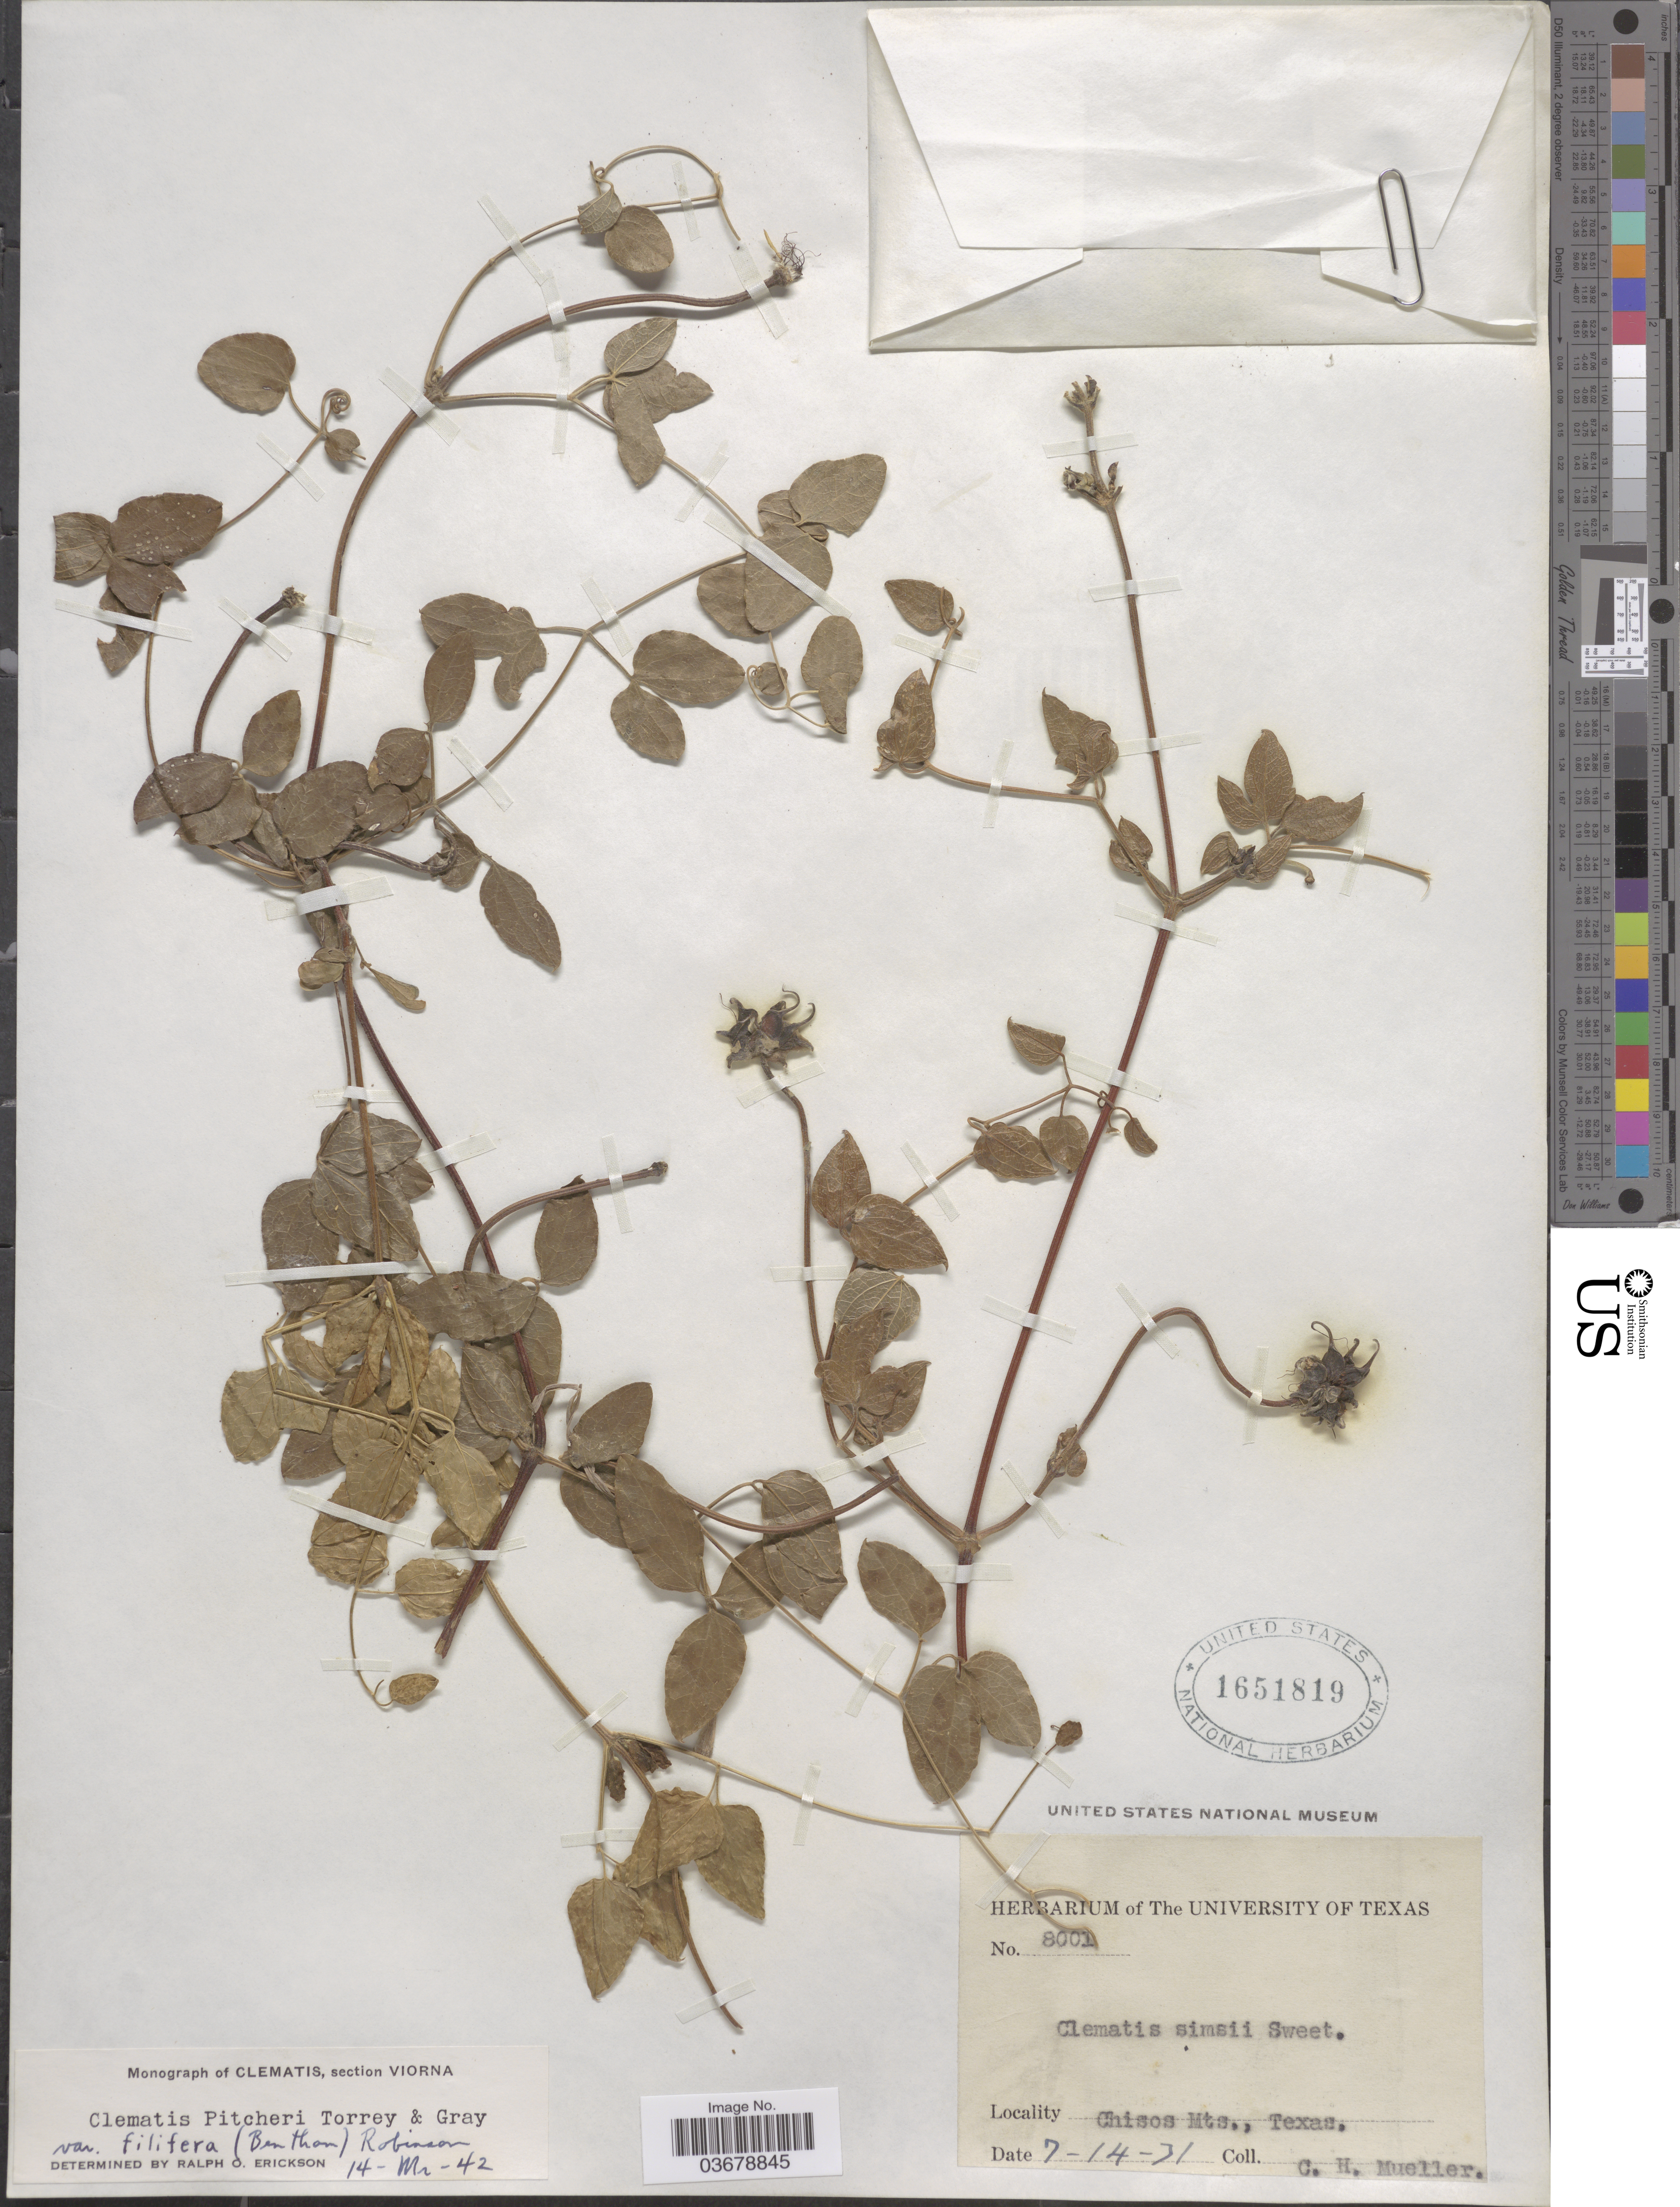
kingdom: Plantae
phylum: Tracheophyta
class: Magnoliopsida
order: Ranunculales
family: Ranunculaceae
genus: Clematis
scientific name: Clematis viorna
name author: L.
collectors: C. H. Mueller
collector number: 8001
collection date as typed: Transcribed d/m/y: 14/7/31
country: United States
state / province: Texas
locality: Chisos Mts.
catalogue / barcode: US 1651819